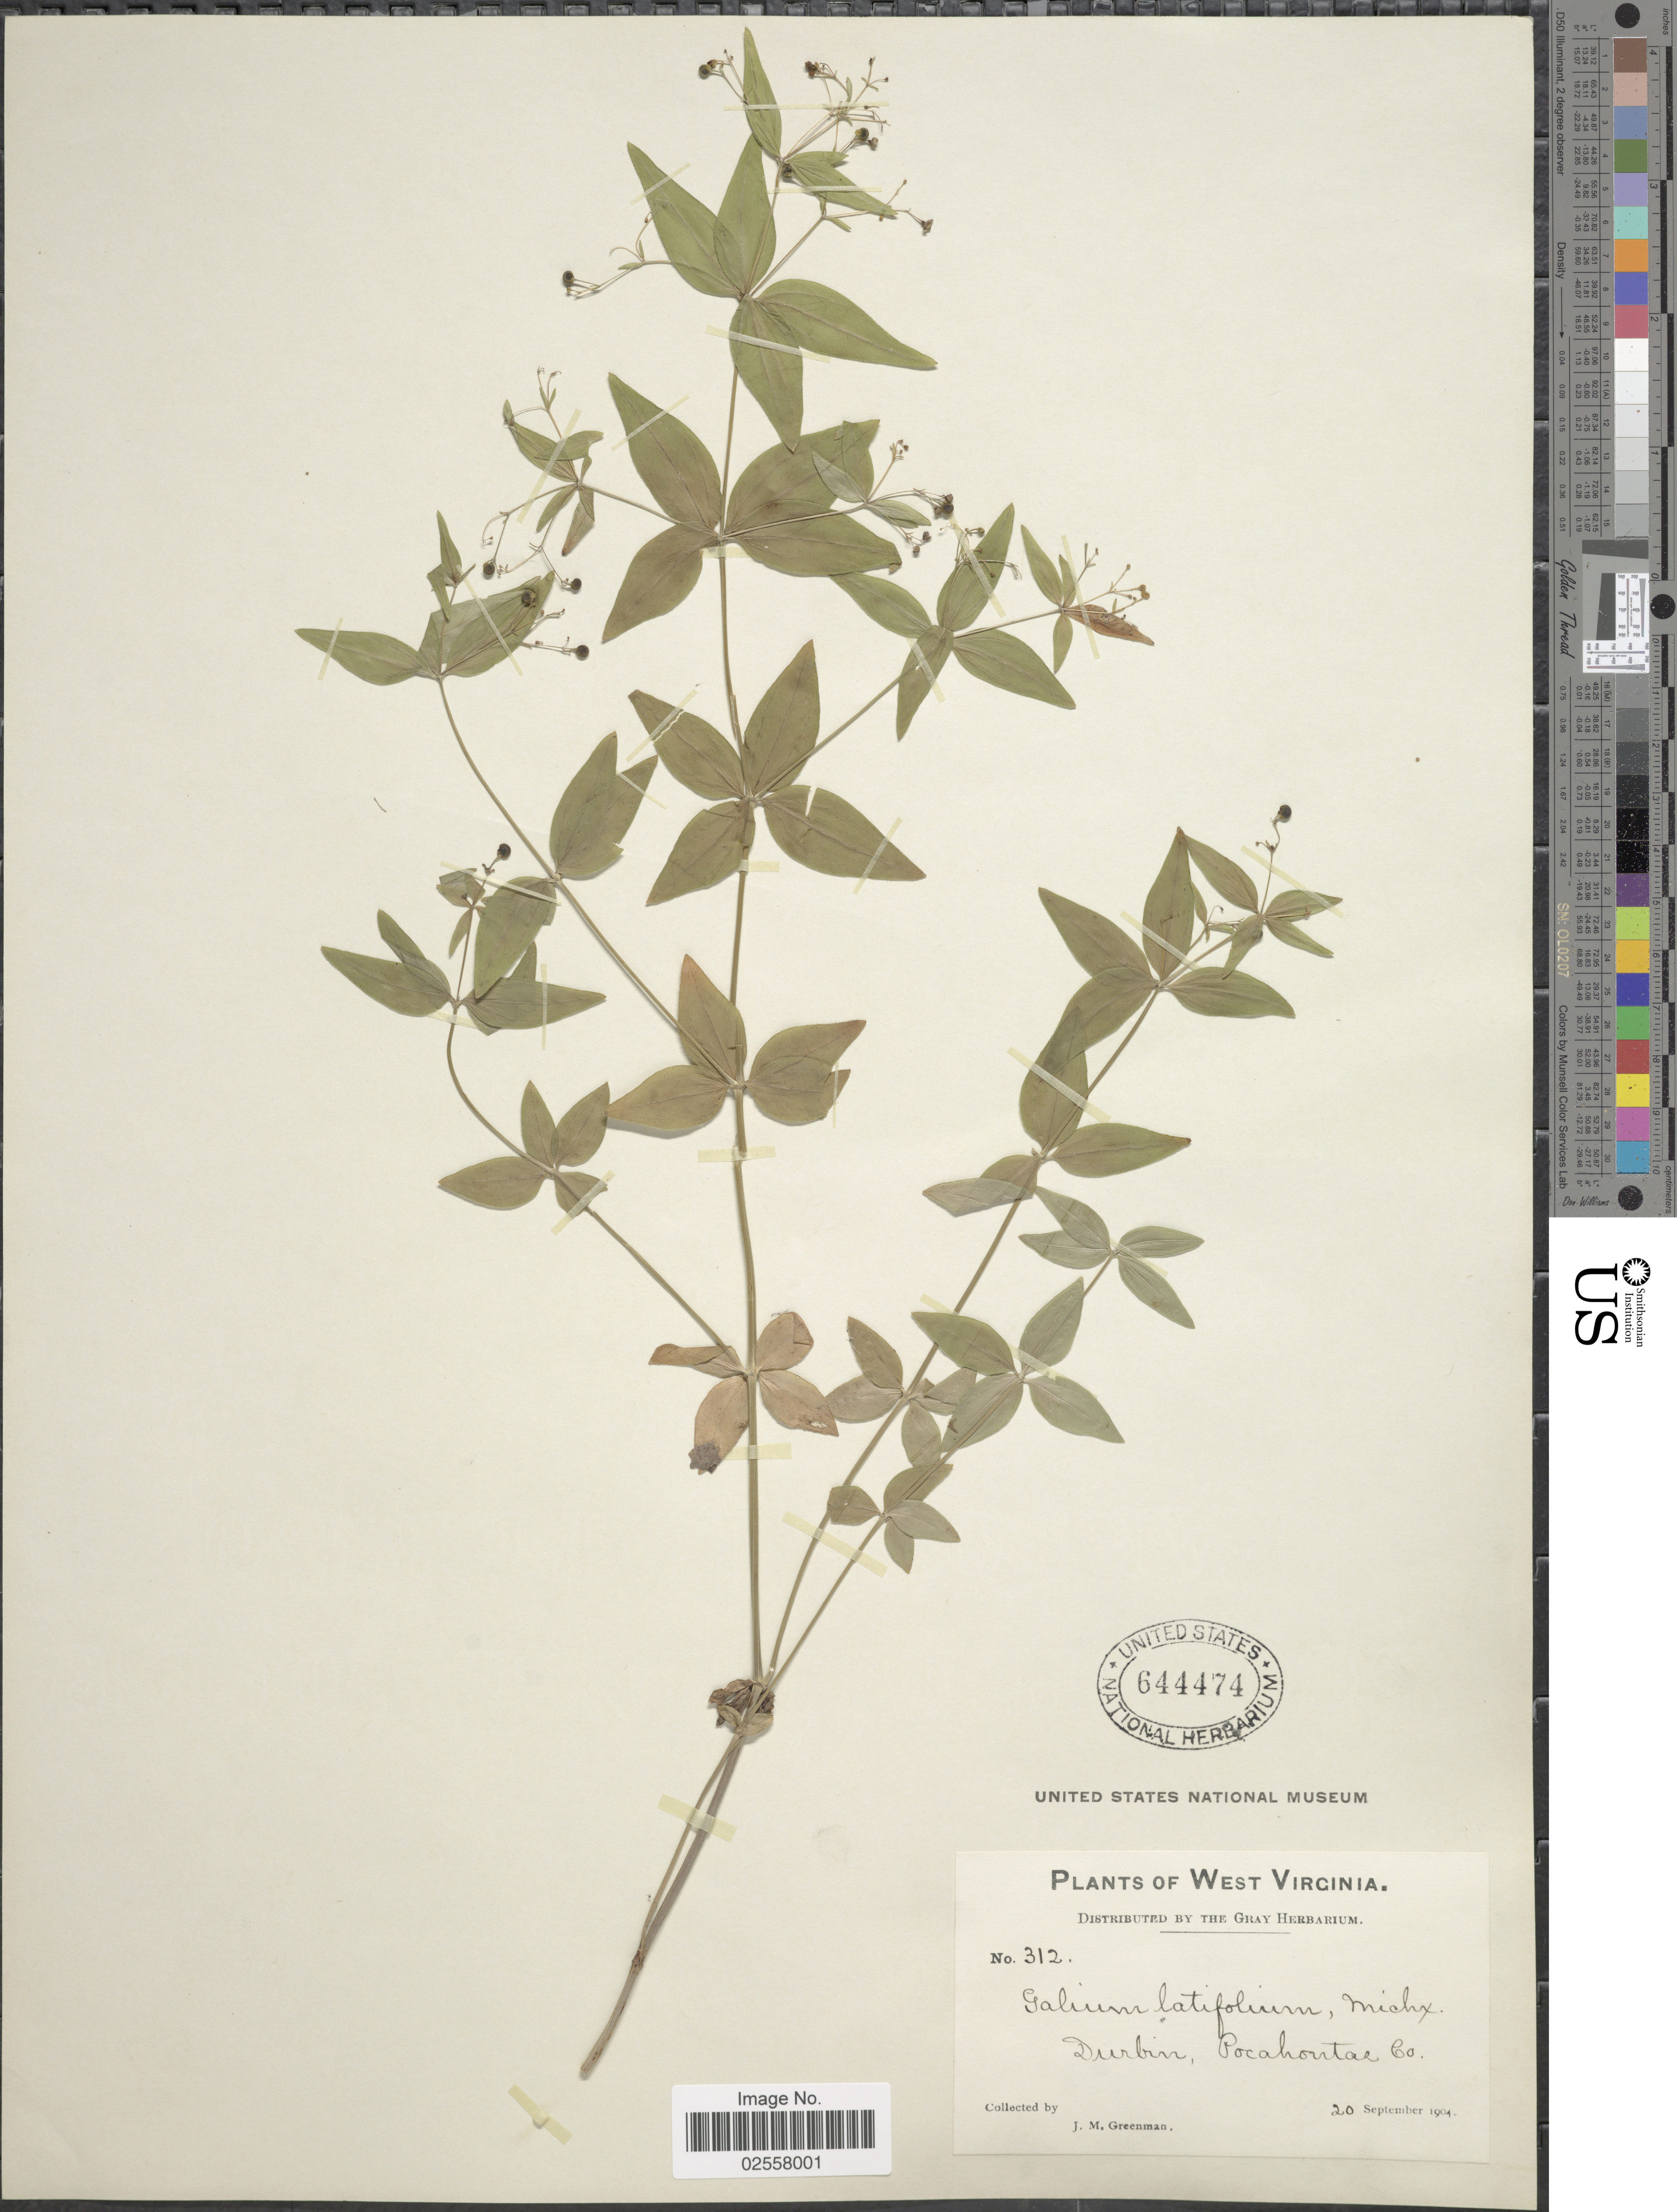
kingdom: Plantae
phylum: Tracheophyta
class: Magnoliopsida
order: Gentianales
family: Rubiaceae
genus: Galium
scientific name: Galium latifolium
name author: Michx.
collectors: J. M. Greenman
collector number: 312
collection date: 1904-09-20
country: United States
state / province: West Virginia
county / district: Pocahontas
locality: Durbin, Pocahontas Co.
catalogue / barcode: US 644474